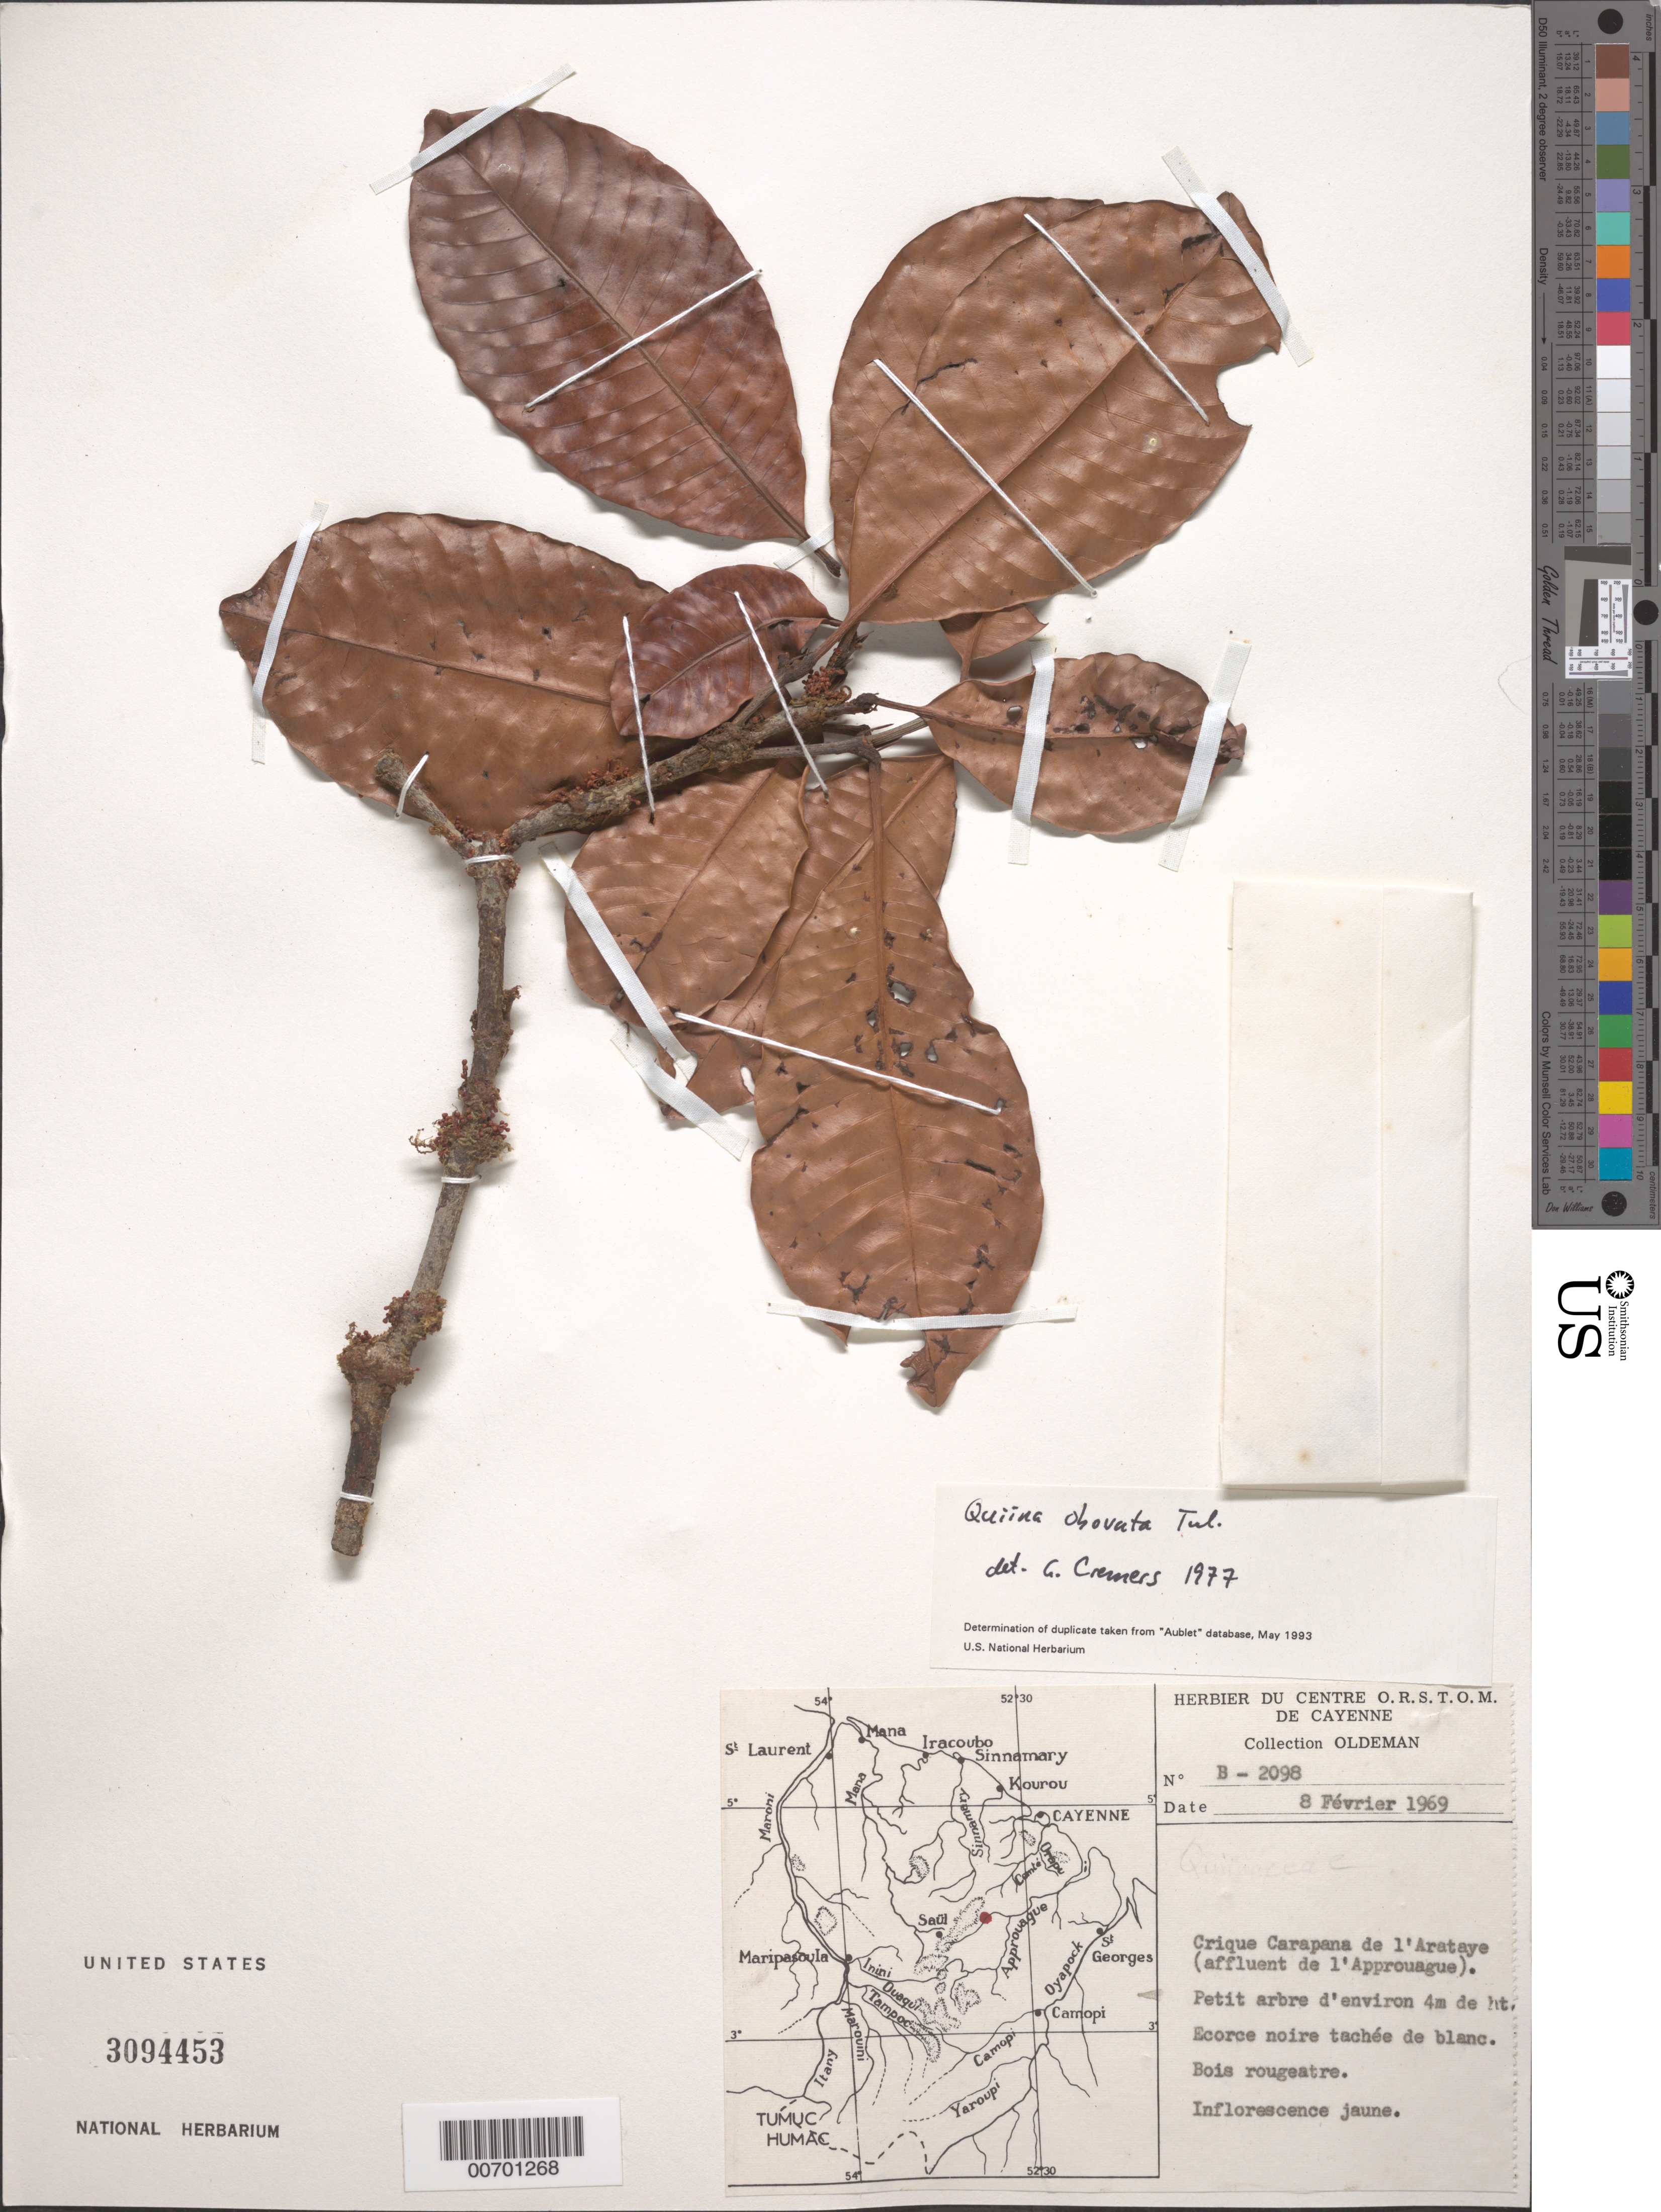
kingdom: Plantae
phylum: Tracheophyta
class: Magnoliopsida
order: Malpighiales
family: Quiinaceae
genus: Quiina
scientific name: Quiina obovata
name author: Tul.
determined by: Cremers, Georges A.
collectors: R. Oldeman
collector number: B 2098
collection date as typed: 8-Feb-69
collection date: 1969-02-08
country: French Guiana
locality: Crique Carapana de l'Arataye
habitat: Crique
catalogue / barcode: US 3094453